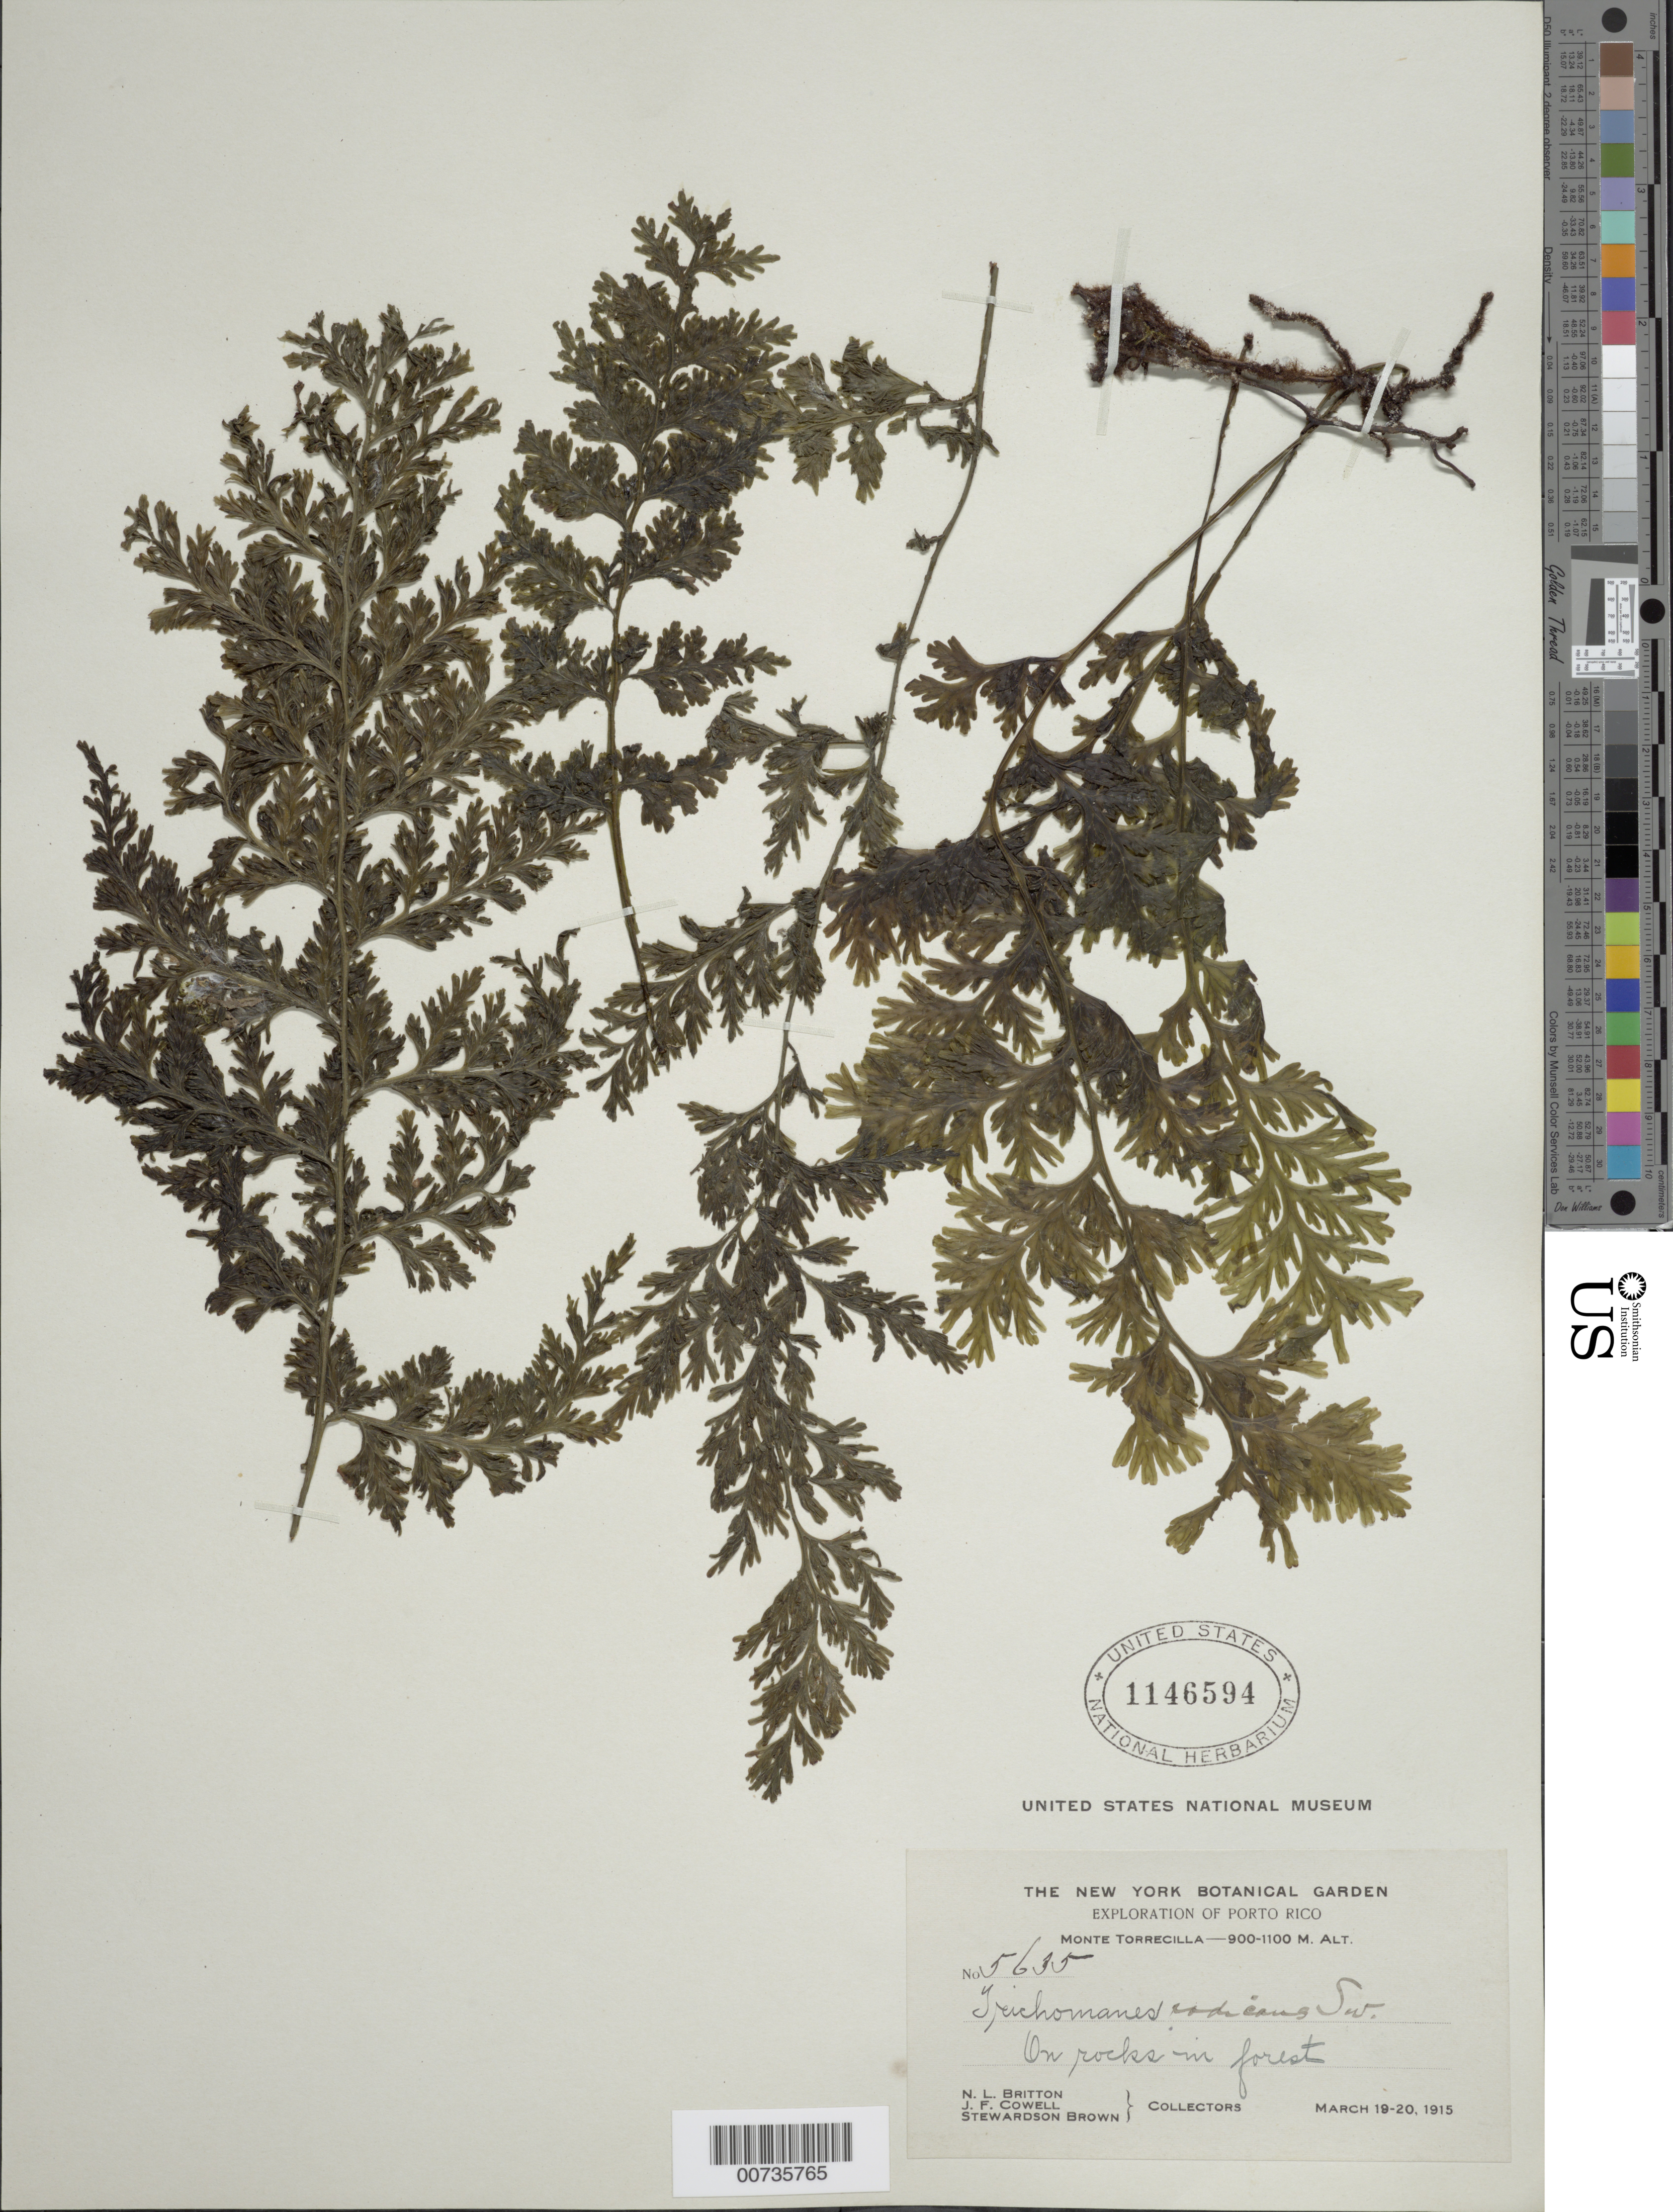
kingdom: Plantae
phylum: Tracheophyta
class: Polypodiopsida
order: Hymenophyllales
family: Hymenophyllaceae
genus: Vandenboschia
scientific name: Vandenboschia radicans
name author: (Sw.) Copel.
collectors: N. Britton, J. F. Cowell & S. Brown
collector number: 5635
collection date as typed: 19 Mar 1915 and 20 Mar 1915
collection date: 1915-03-19,1915-03-20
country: Puerto Rico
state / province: Barranquitas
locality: Monte Torrecilla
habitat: On rocks in forest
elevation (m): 900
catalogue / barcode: US 1146594